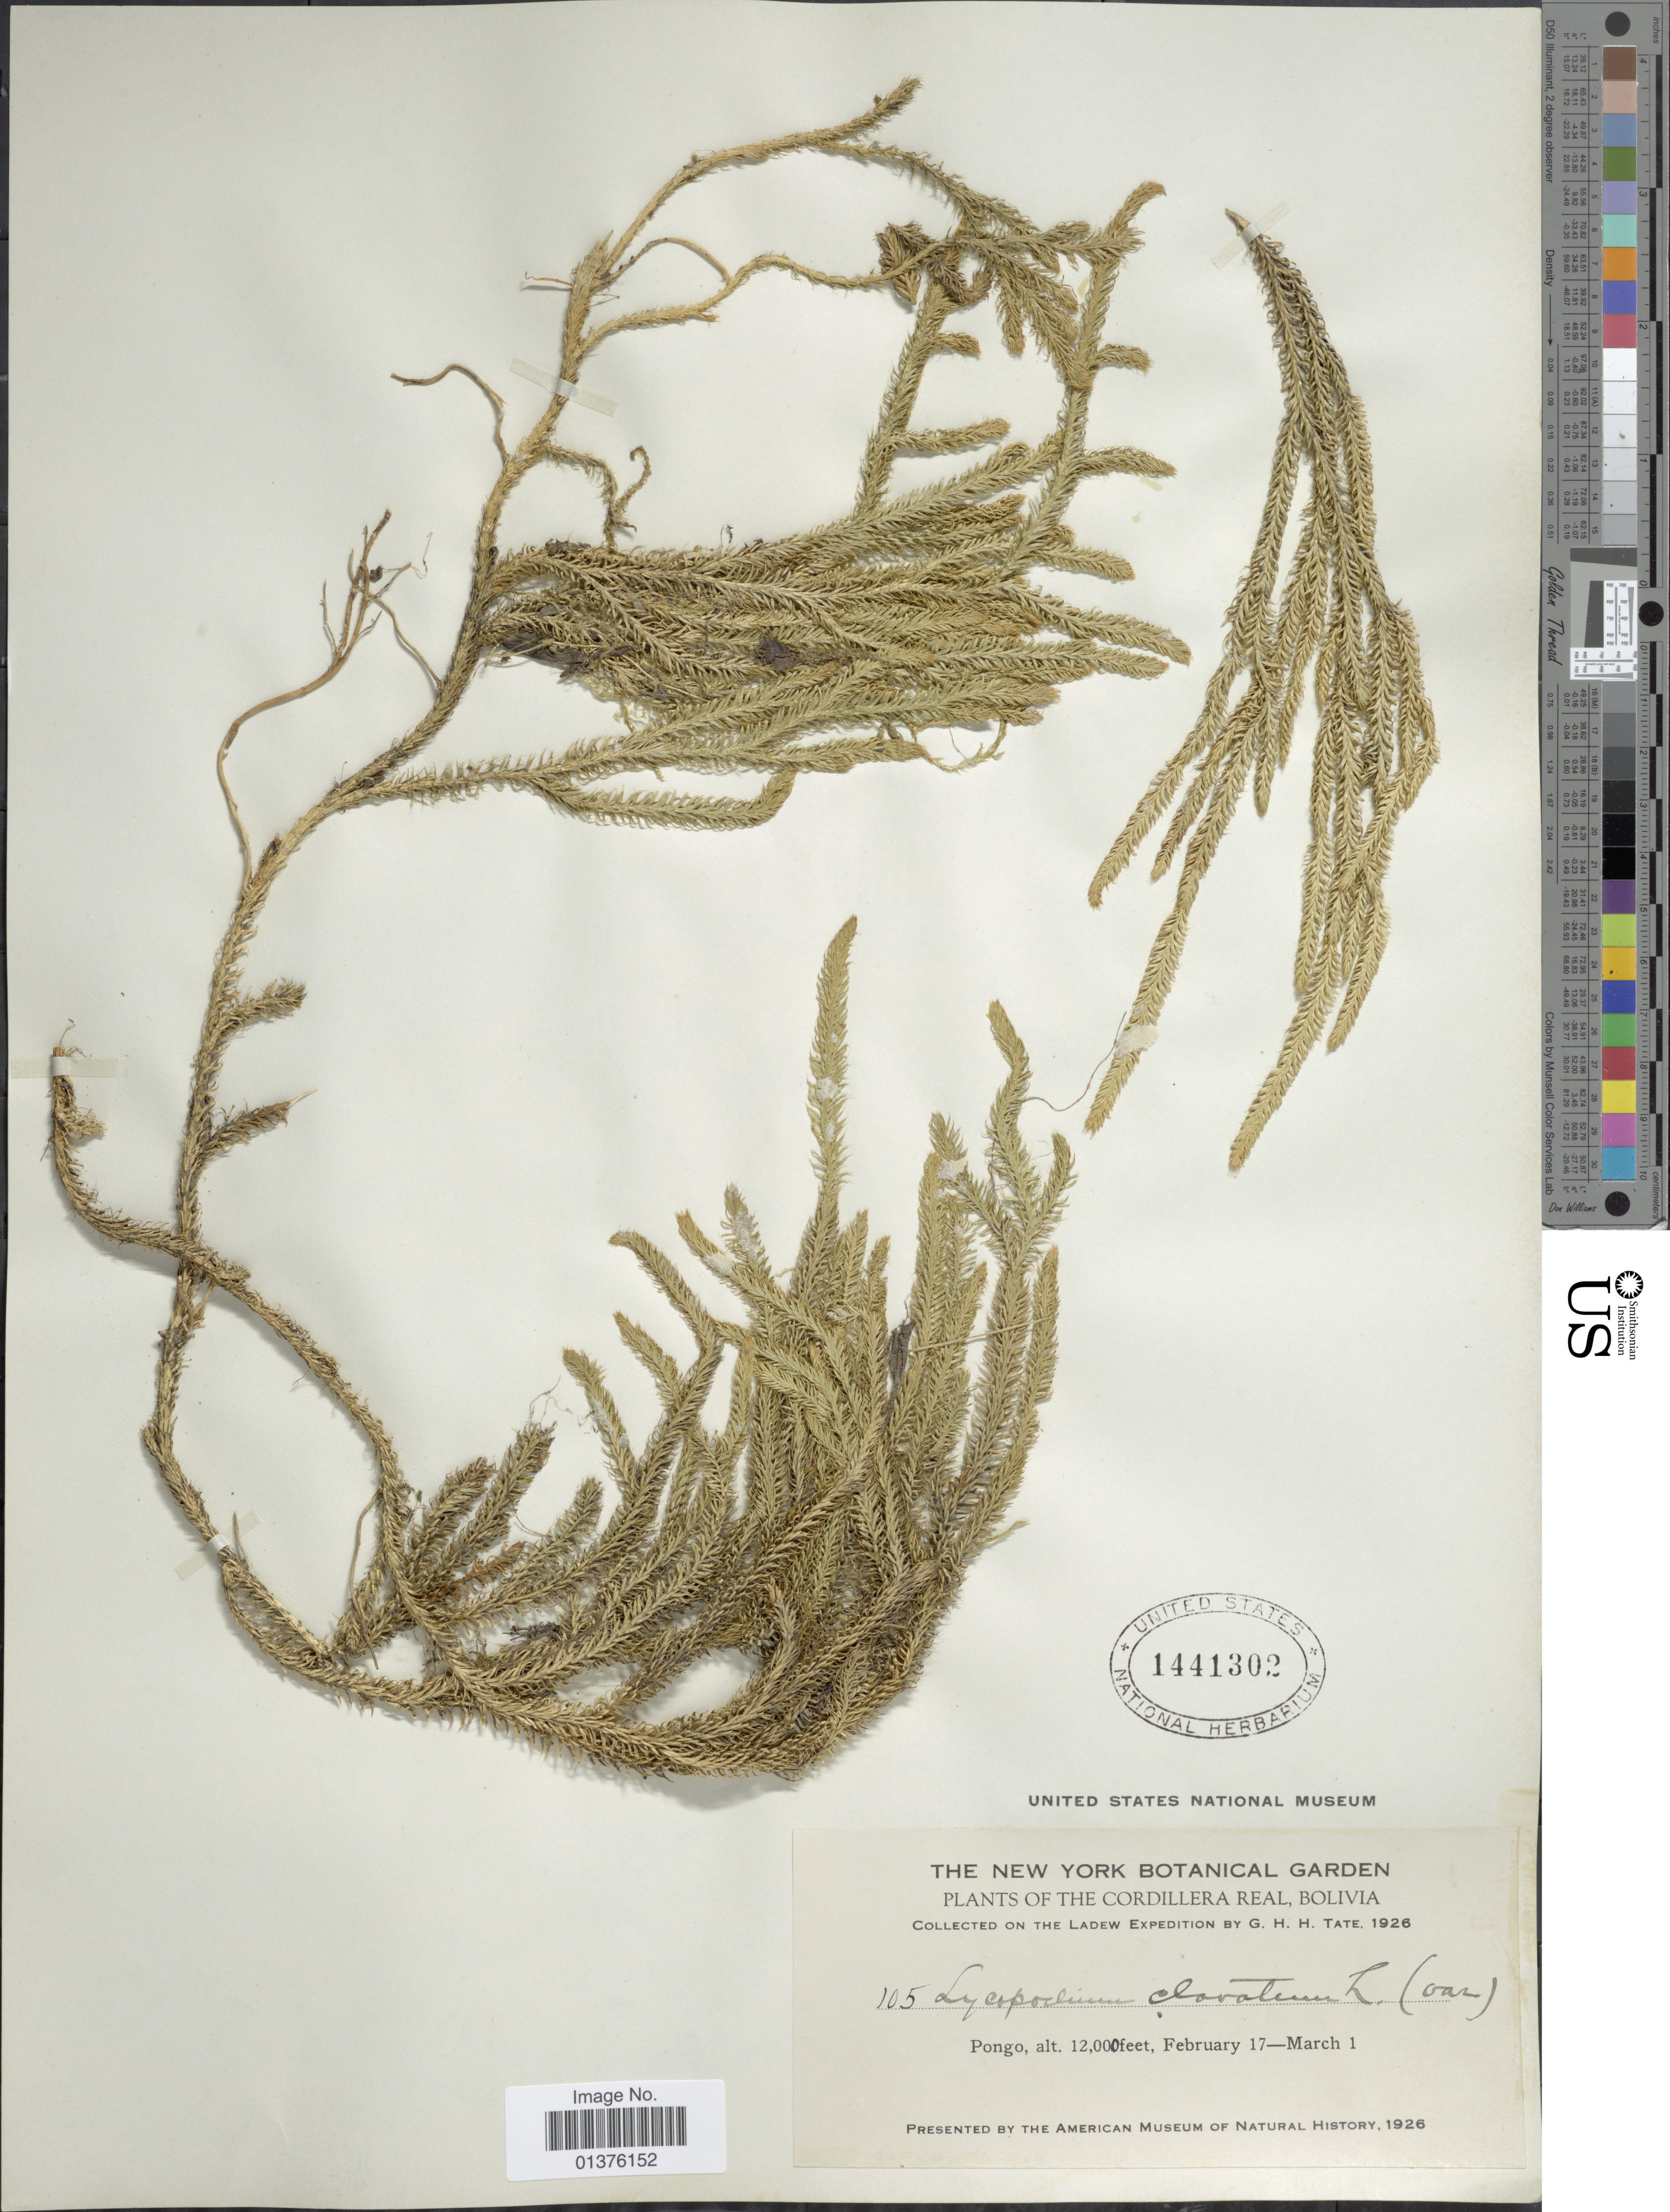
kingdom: Plantae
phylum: Tracheophyta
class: Lycopodiopsida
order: Lycopodiales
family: Lycopodiaceae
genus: Lycopodium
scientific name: Lycopodium clavatum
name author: L.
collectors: G. Tate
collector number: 105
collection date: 1926-02-17/1926-03-01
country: Bolivia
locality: Cordillera Real, Pongo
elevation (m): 3658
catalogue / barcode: US 1441302